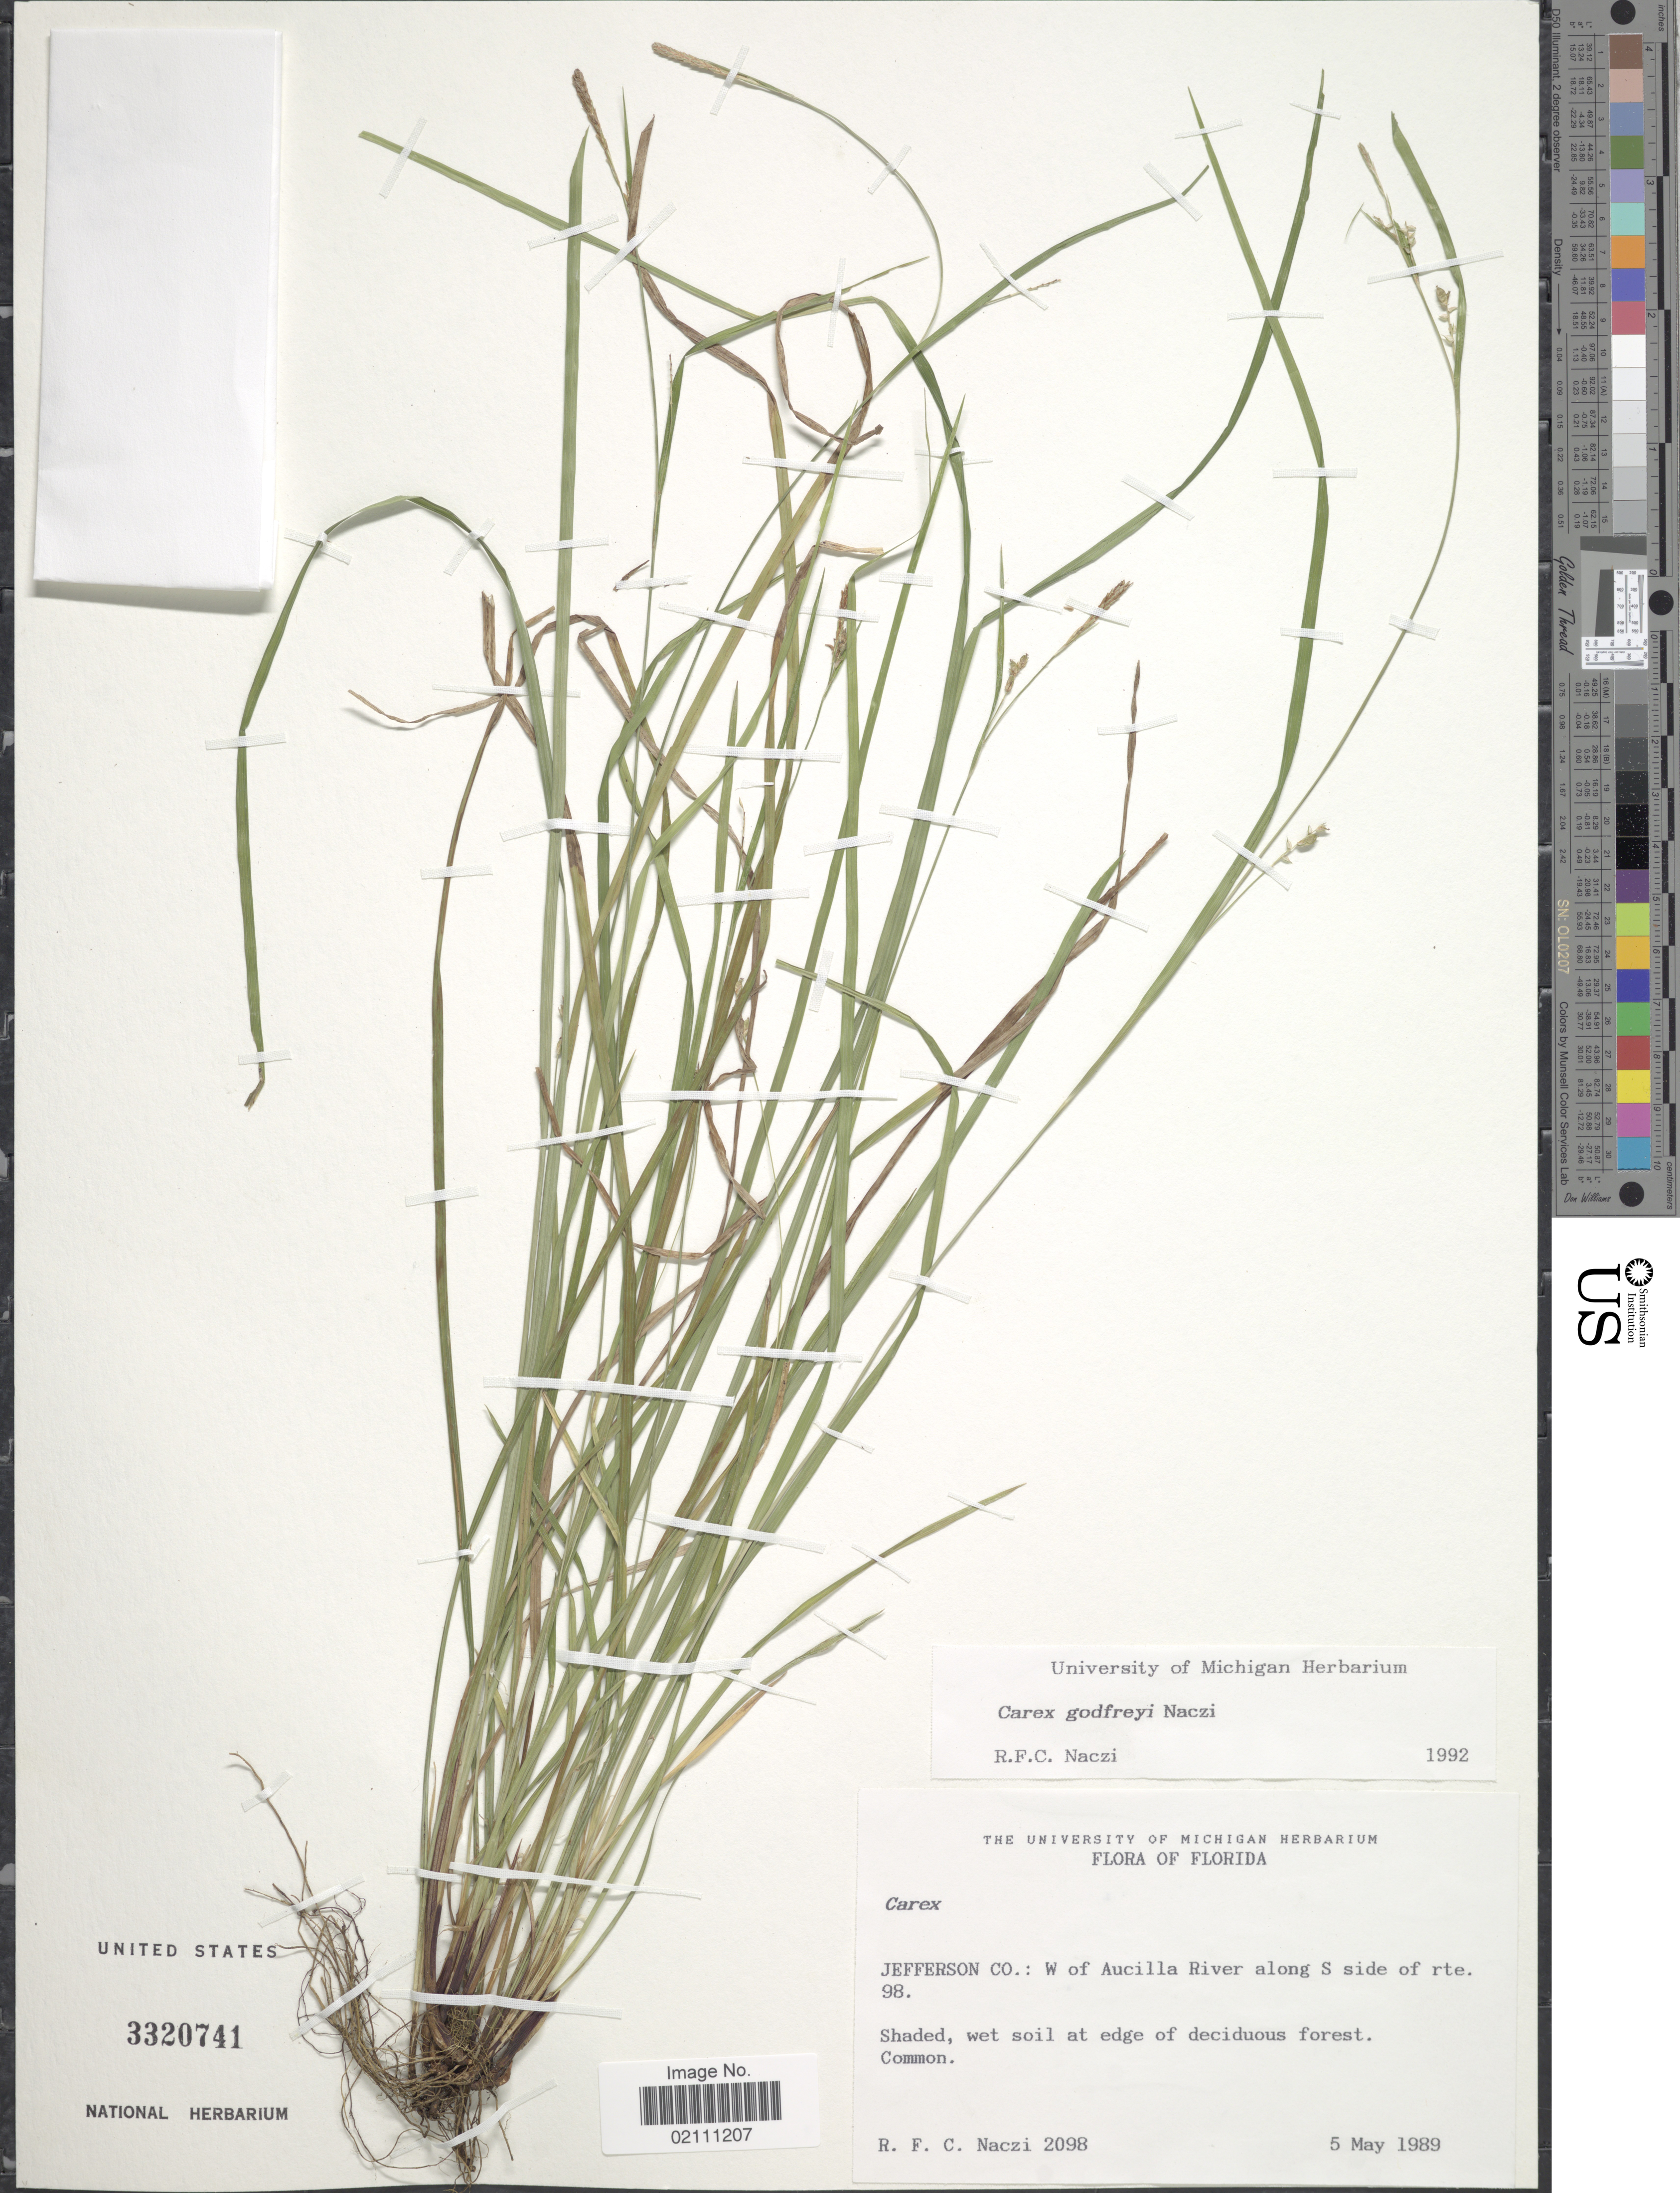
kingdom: Plantae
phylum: Tracheophyta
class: Liliopsida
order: Poales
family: Cyperaceae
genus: Carex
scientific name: Carex godfreyi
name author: Naczi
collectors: R. F. C. Naczi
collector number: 2098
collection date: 1989-05-05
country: United States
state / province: Florida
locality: Jefferson Co.: W of Aucilla River along S side of rte 98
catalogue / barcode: US 3320741